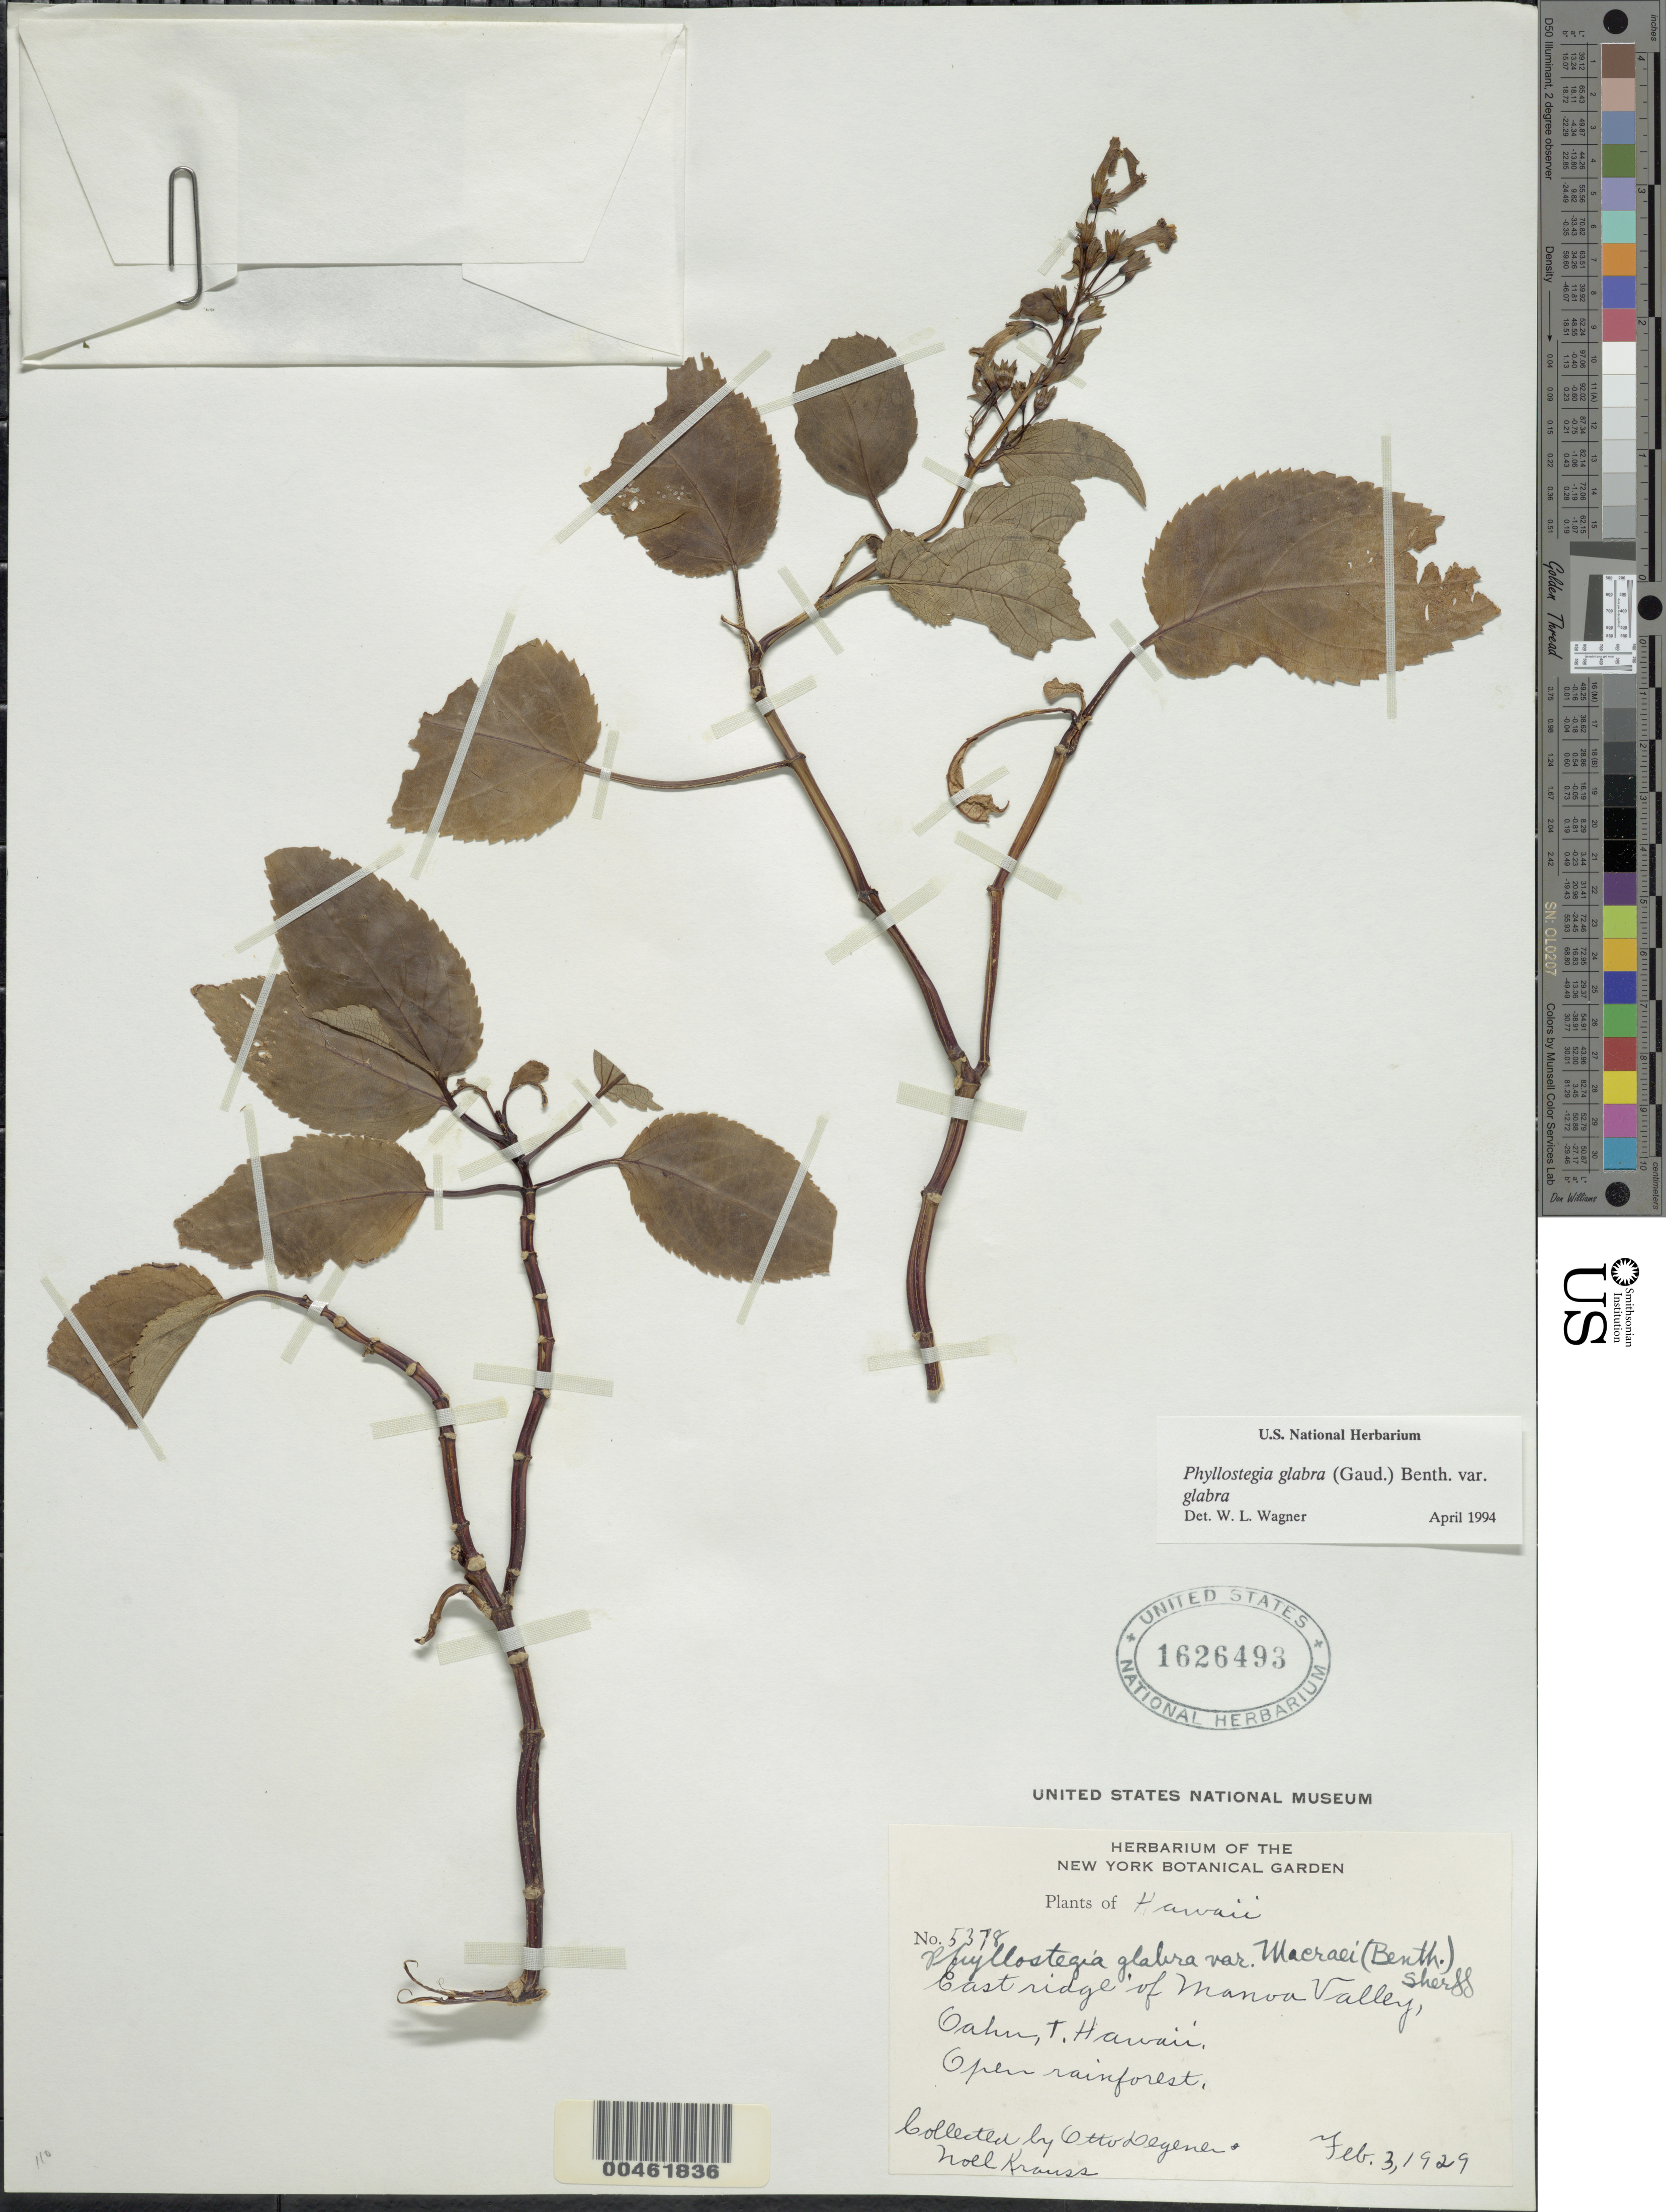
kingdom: Plantae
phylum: Tracheophyta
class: Magnoliopsida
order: Lamiales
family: Lamiaceae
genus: Phyllostegia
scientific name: Phyllostegia glabra var. glabra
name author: (Gaudich.) Benth.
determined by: Wagner, W. L., (BOT), Smithsonian Institution - National Museum of Natural History (UNITED STATES)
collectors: O. Degener & N. Krauss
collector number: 5378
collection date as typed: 3 Feb 1929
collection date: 1929-02-03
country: United States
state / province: Hawaii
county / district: Honolulu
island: Oahu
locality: East ridge of Manoa Valley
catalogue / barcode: US 1626493